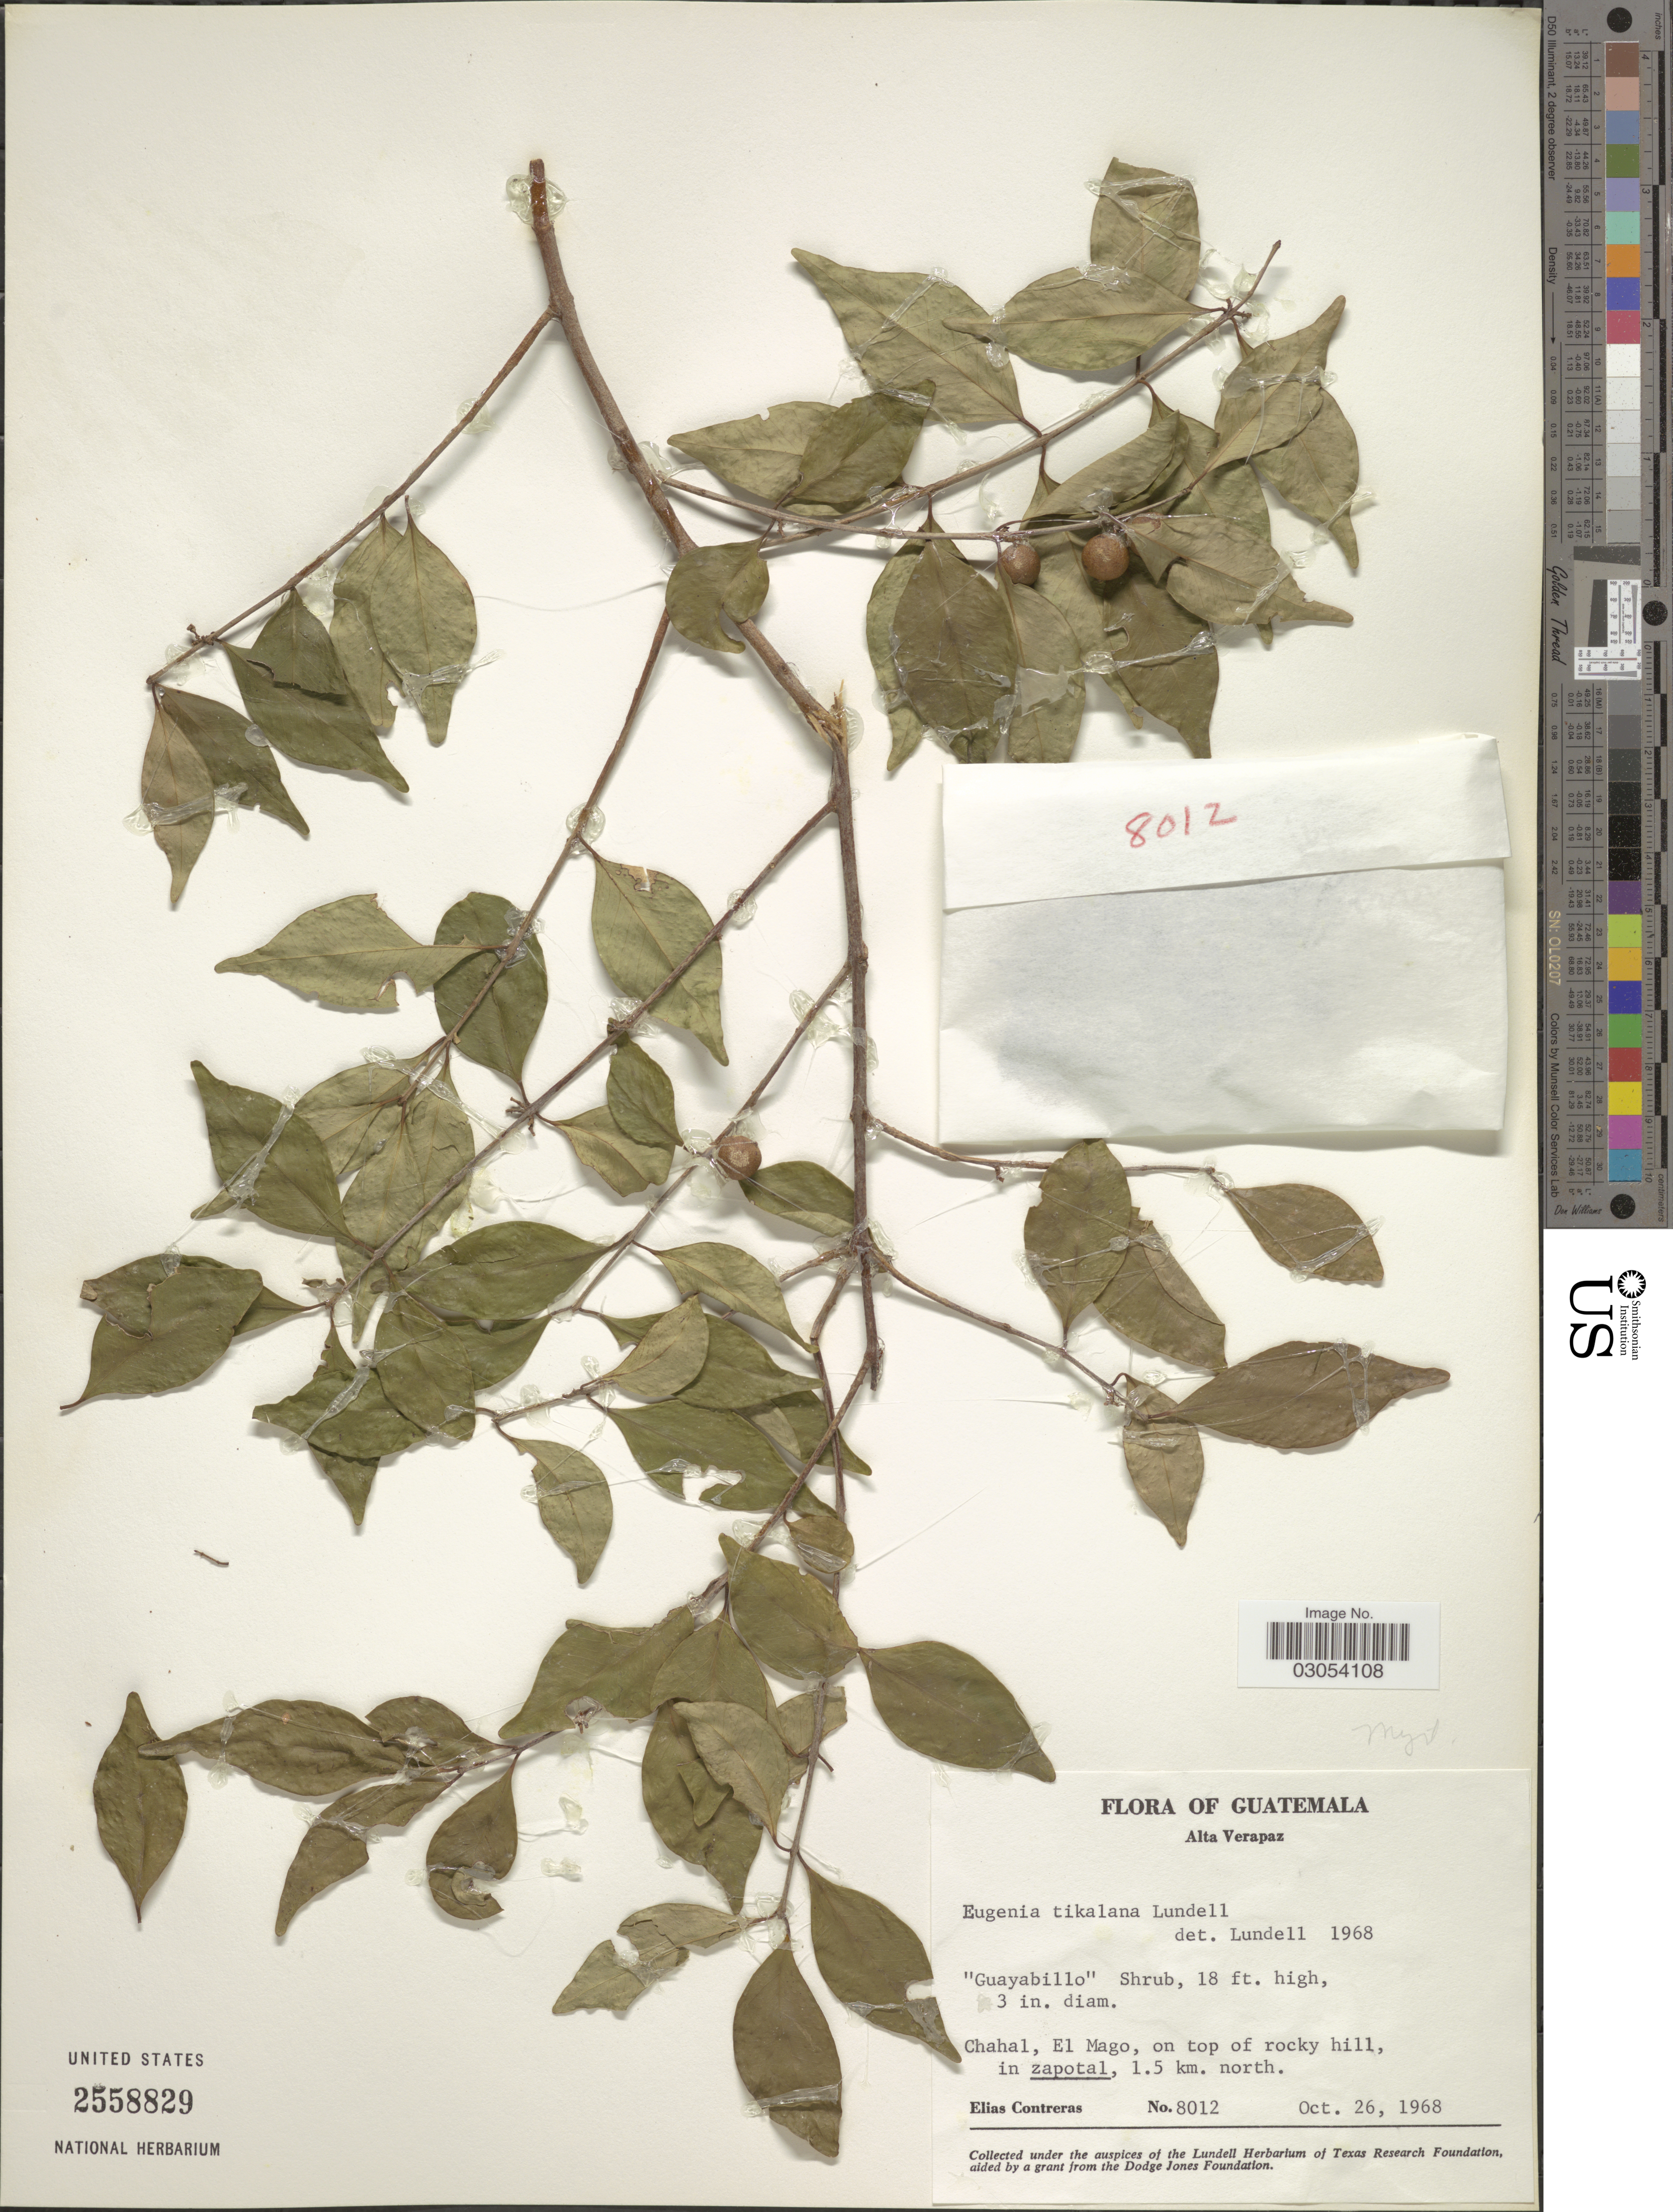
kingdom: Plantae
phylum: Tracheophyta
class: Magnoliopsida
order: Myrtales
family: Myrtaceae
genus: Eugenia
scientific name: Eugenia tikalana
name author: Lundell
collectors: E. Contreras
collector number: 8012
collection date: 1968-10-26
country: Guatemala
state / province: Alta Verapaz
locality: Chahal, El Mago, on top of rocky hill, in zapotal, 1.5 km. north.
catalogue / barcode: US 2558829